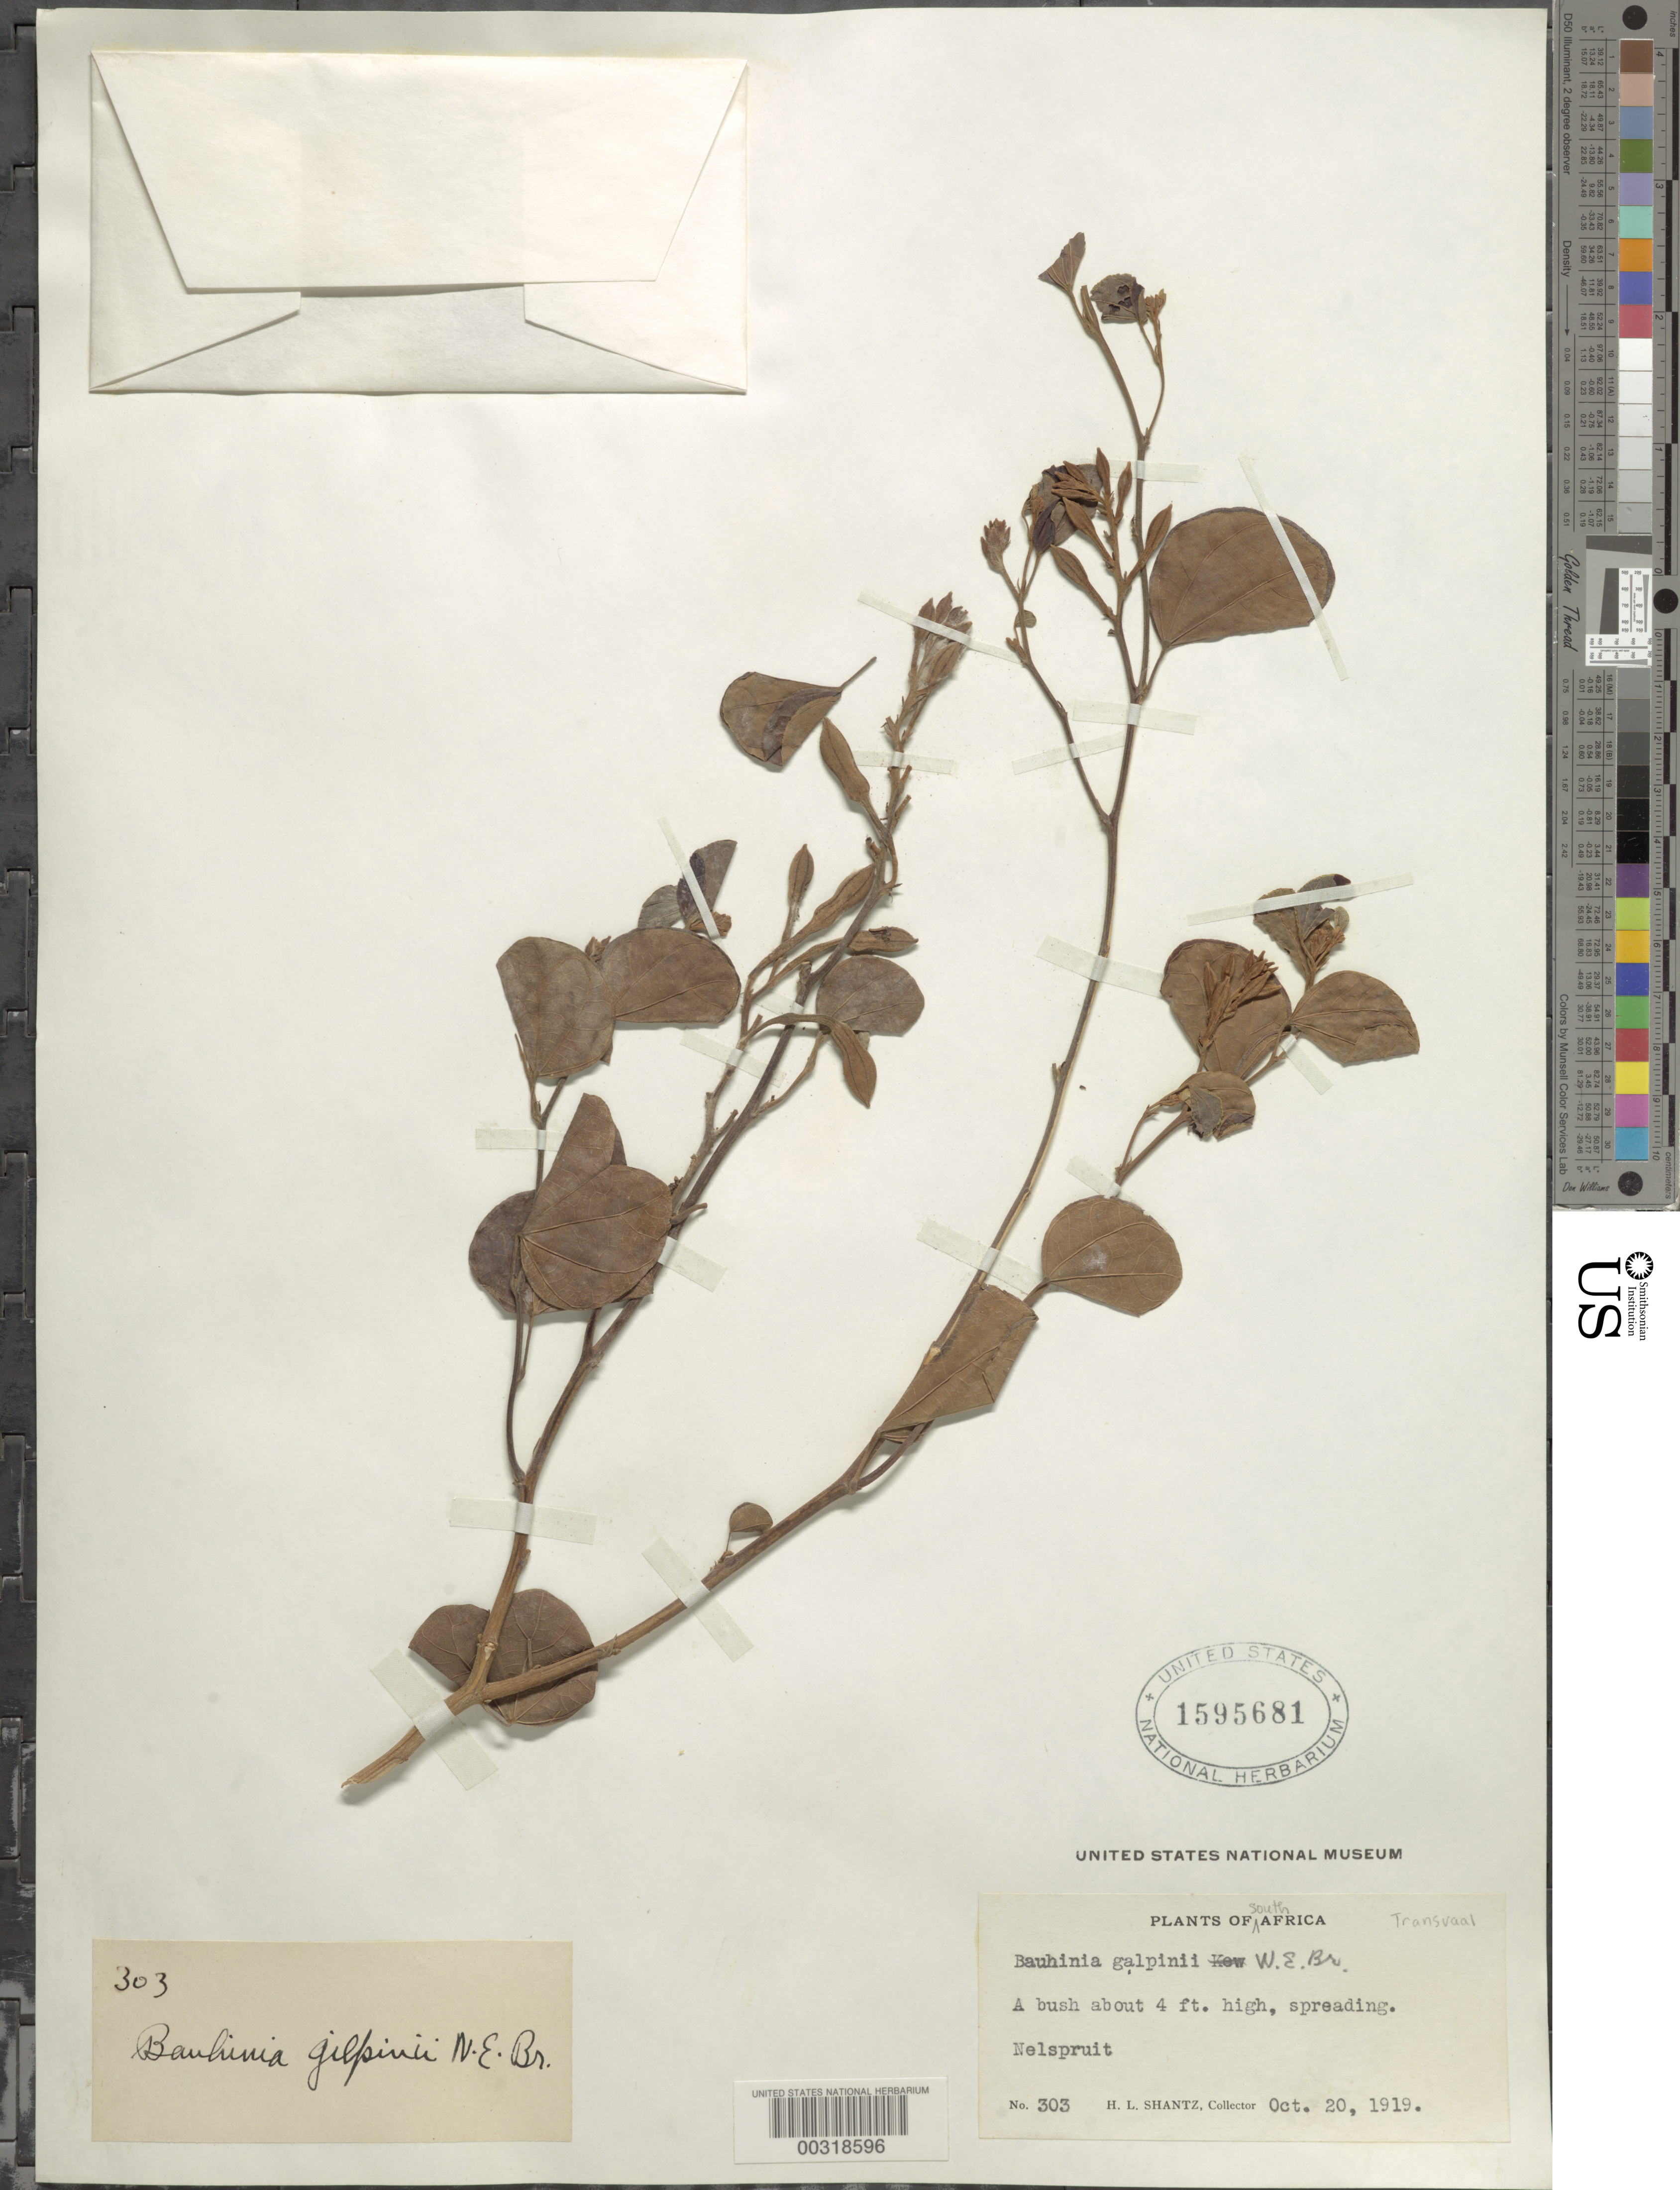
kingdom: Plantae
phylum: Tracheophyta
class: Magnoliopsida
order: Fabales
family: Fabaceae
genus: Bauhinia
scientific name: Bauhinia galpinii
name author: N.E. Br.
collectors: H. Shantz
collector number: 303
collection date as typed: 20 Oct 1919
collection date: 1919-10-20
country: South Africa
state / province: Mpumalanga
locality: Nelspruit. Transvaal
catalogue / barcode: US 1595681